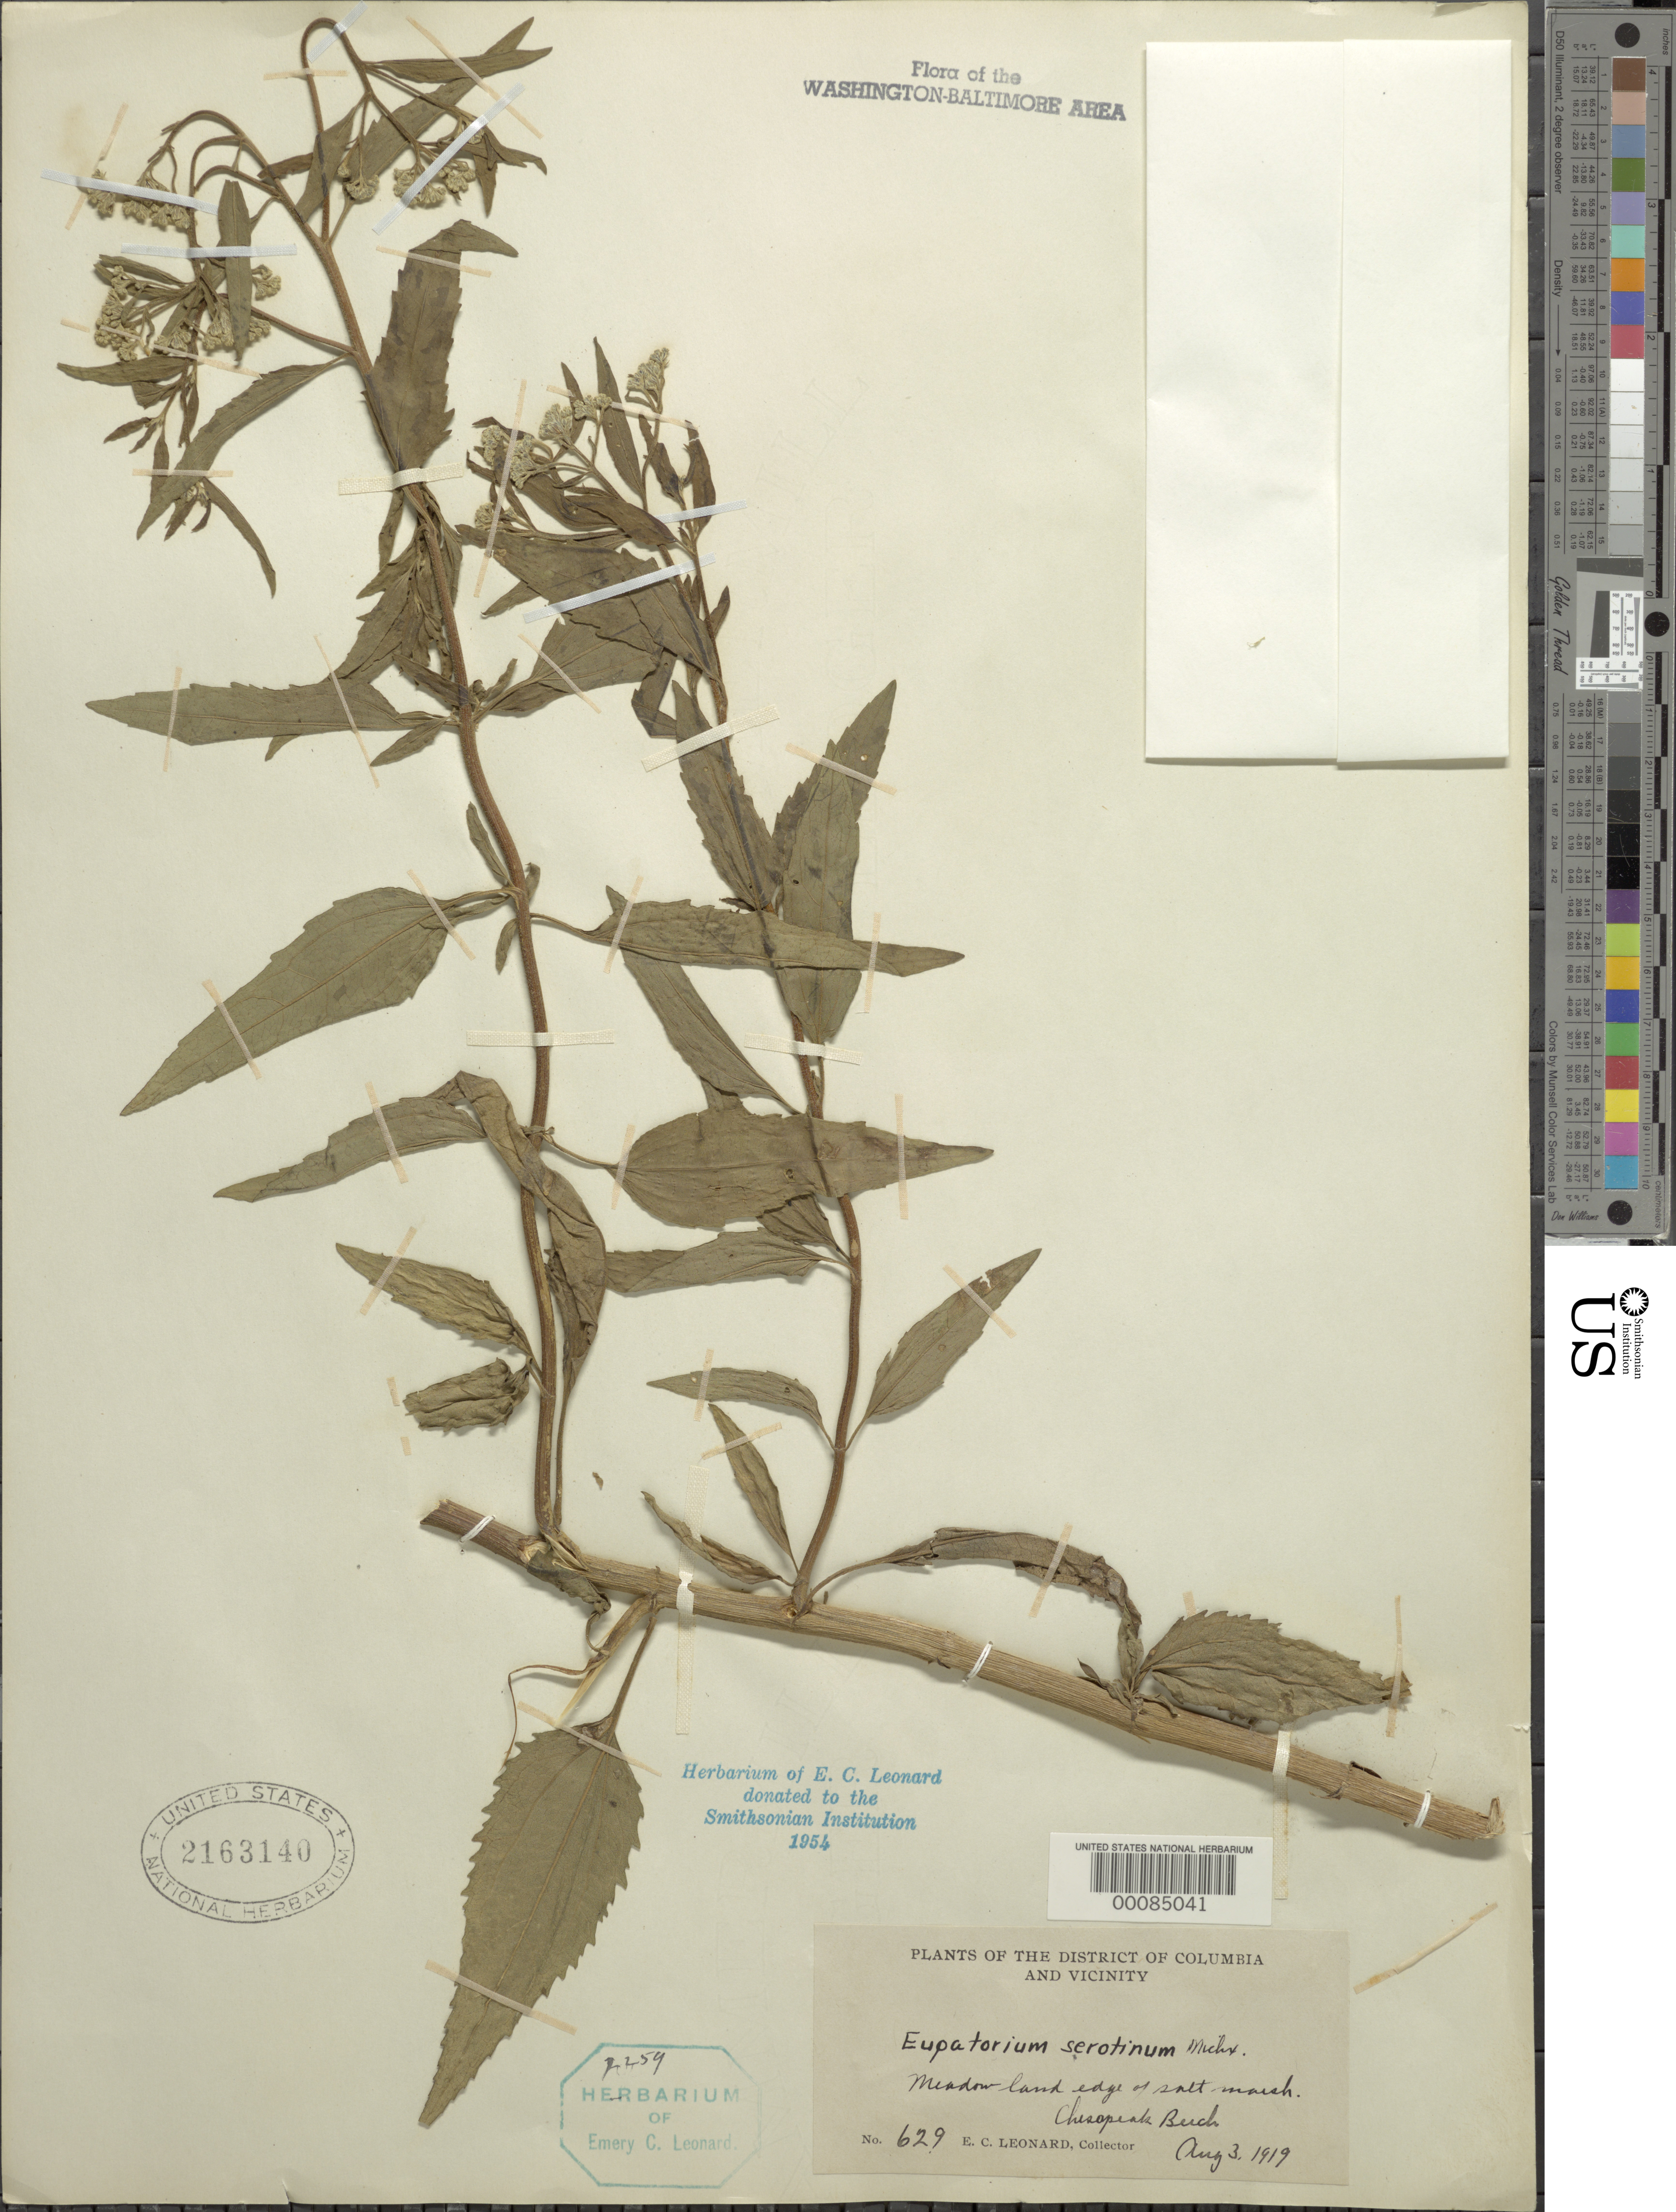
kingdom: Plantae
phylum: Tracheophyta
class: Magnoliopsida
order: Asterales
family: Asteraceae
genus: Eupatorium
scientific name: Eupatorium serotinum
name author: Michx.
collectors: E. C. Leonard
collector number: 629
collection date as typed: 03 Aug 1919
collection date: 1919-08-03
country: United States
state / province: Maryland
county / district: Calvert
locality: Chesapeake Beach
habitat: Meadow land edge of salt marsh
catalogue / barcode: US 2163140